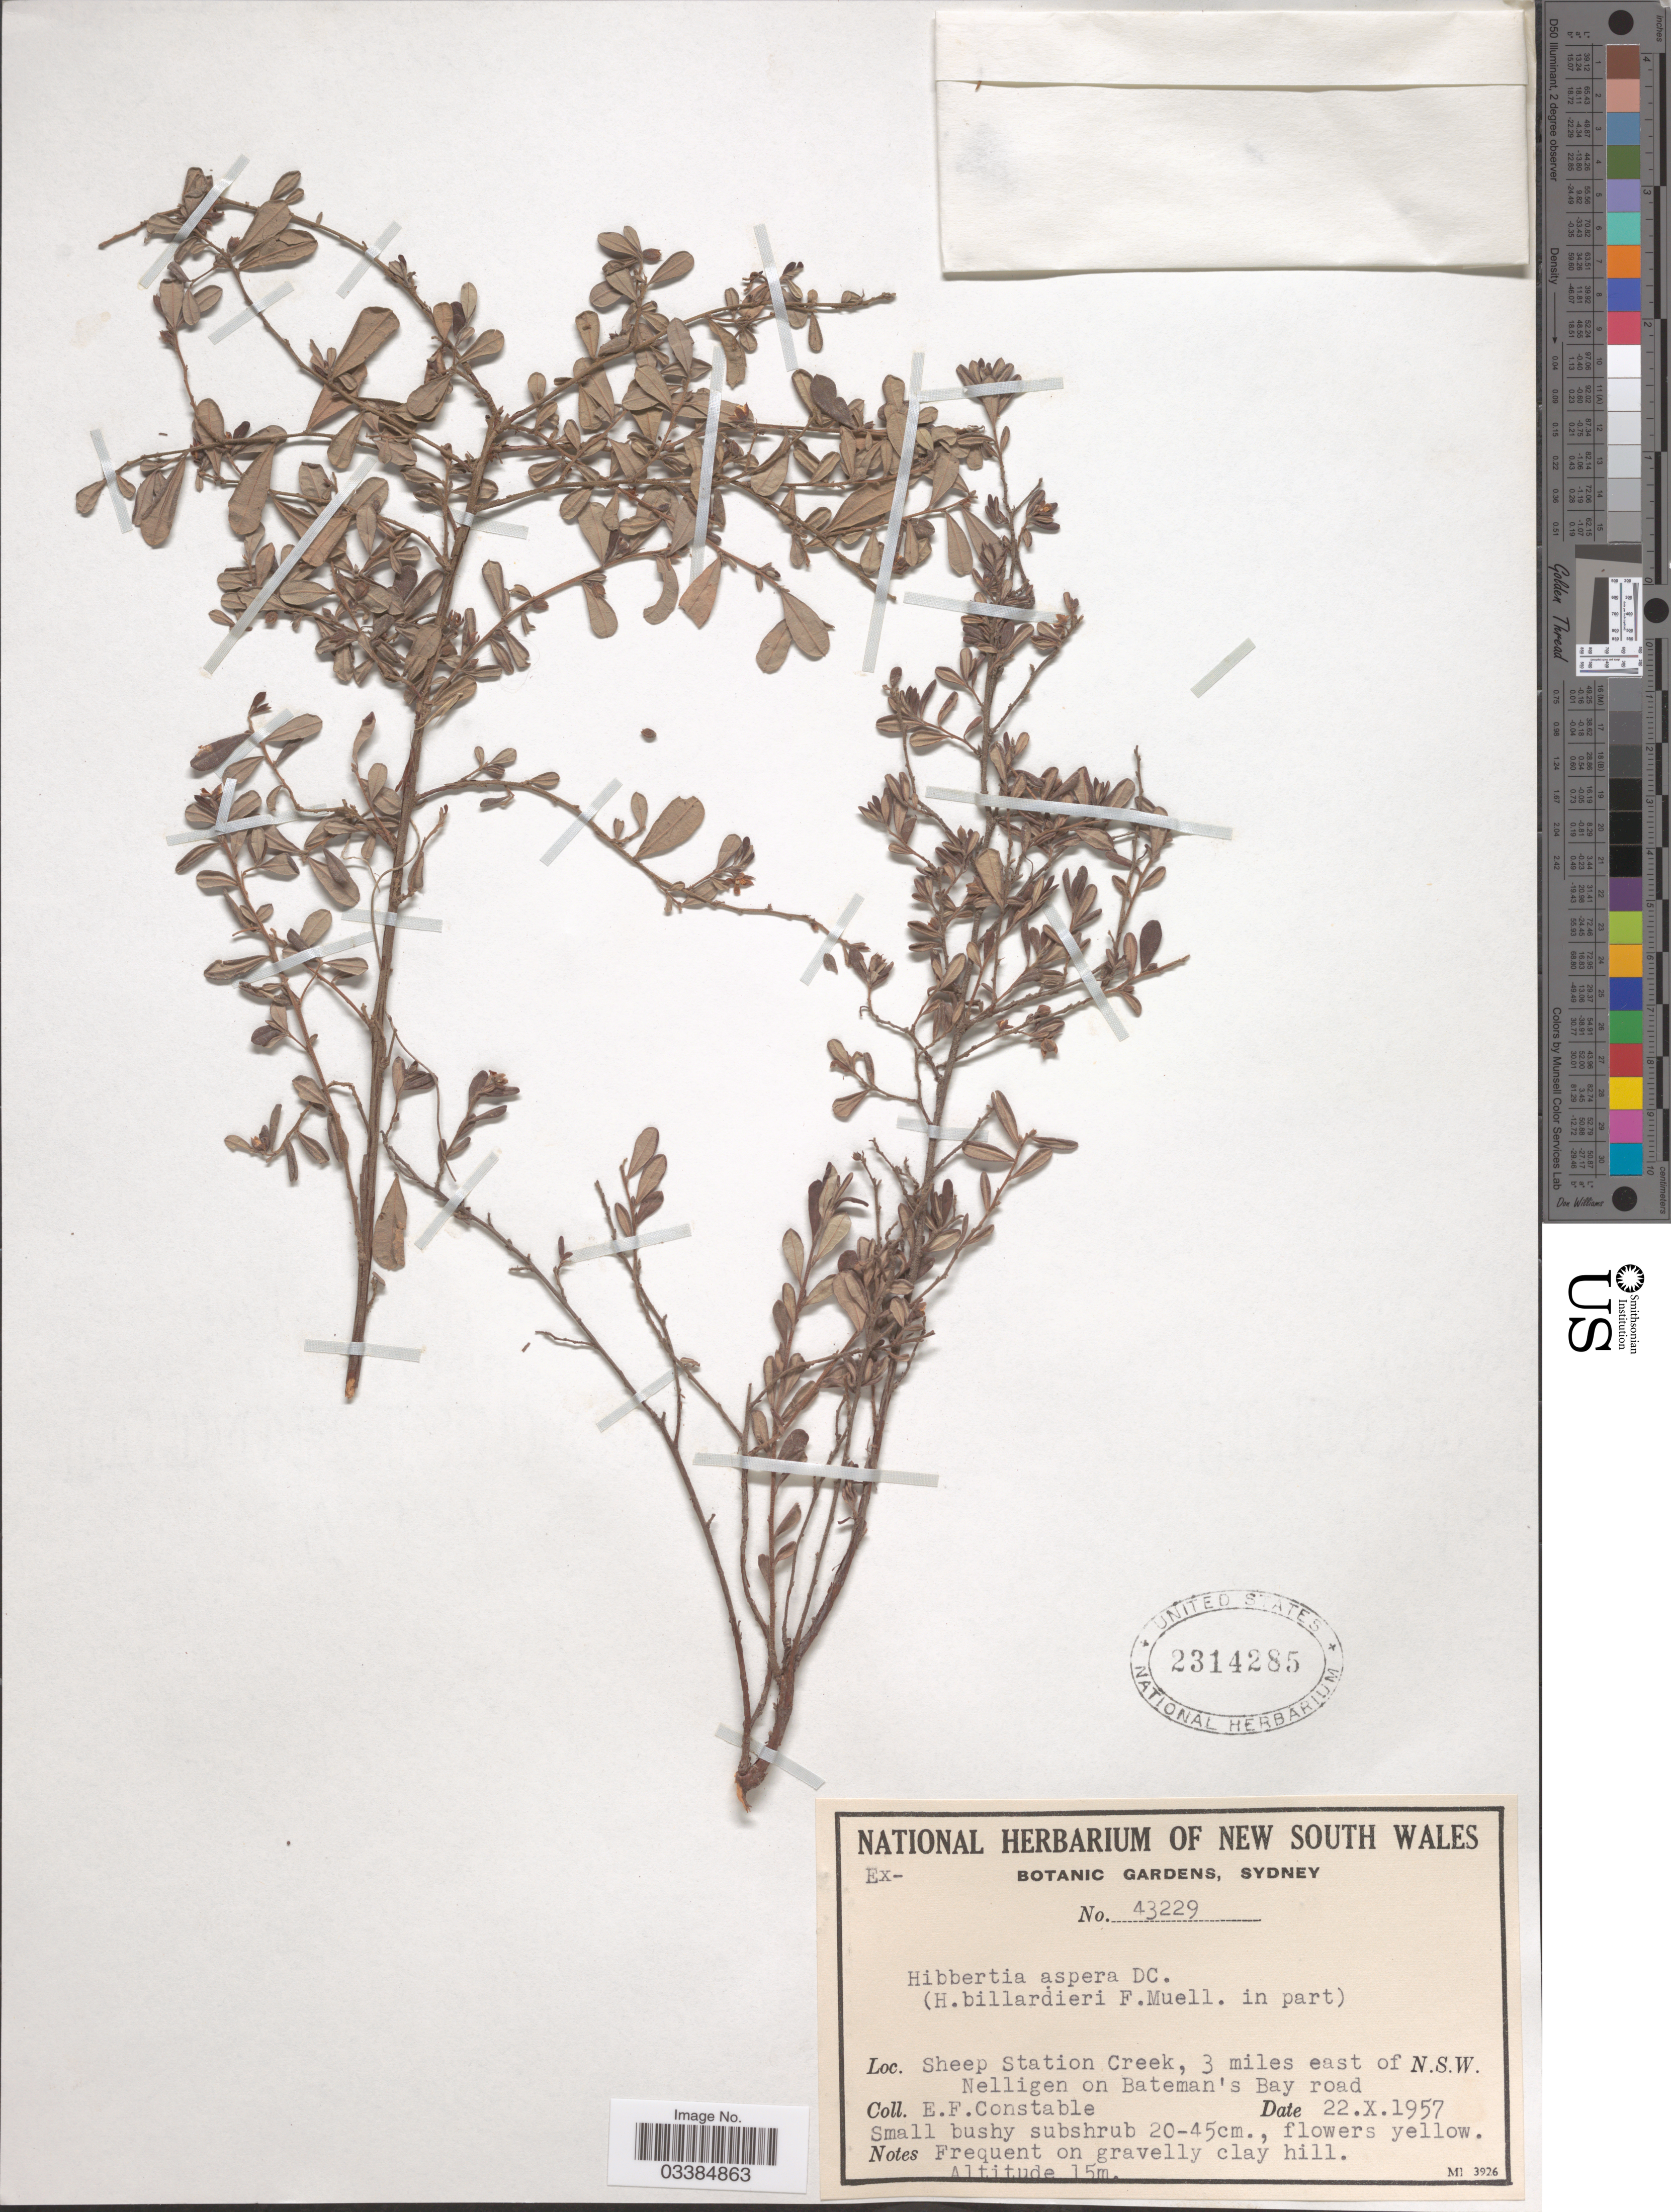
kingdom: Plantae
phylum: Tracheophyta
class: Magnoliopsida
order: Dilleniales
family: Dilleniaceae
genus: Hibbertia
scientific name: Hibbertia aspera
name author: Steud.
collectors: E. F. Constable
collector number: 43229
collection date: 1957-10-22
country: Australia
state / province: New South Wales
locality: Sheep Station Creek, 3 miles east of Nelligen on Bateman's Bay road.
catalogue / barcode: US 2314285